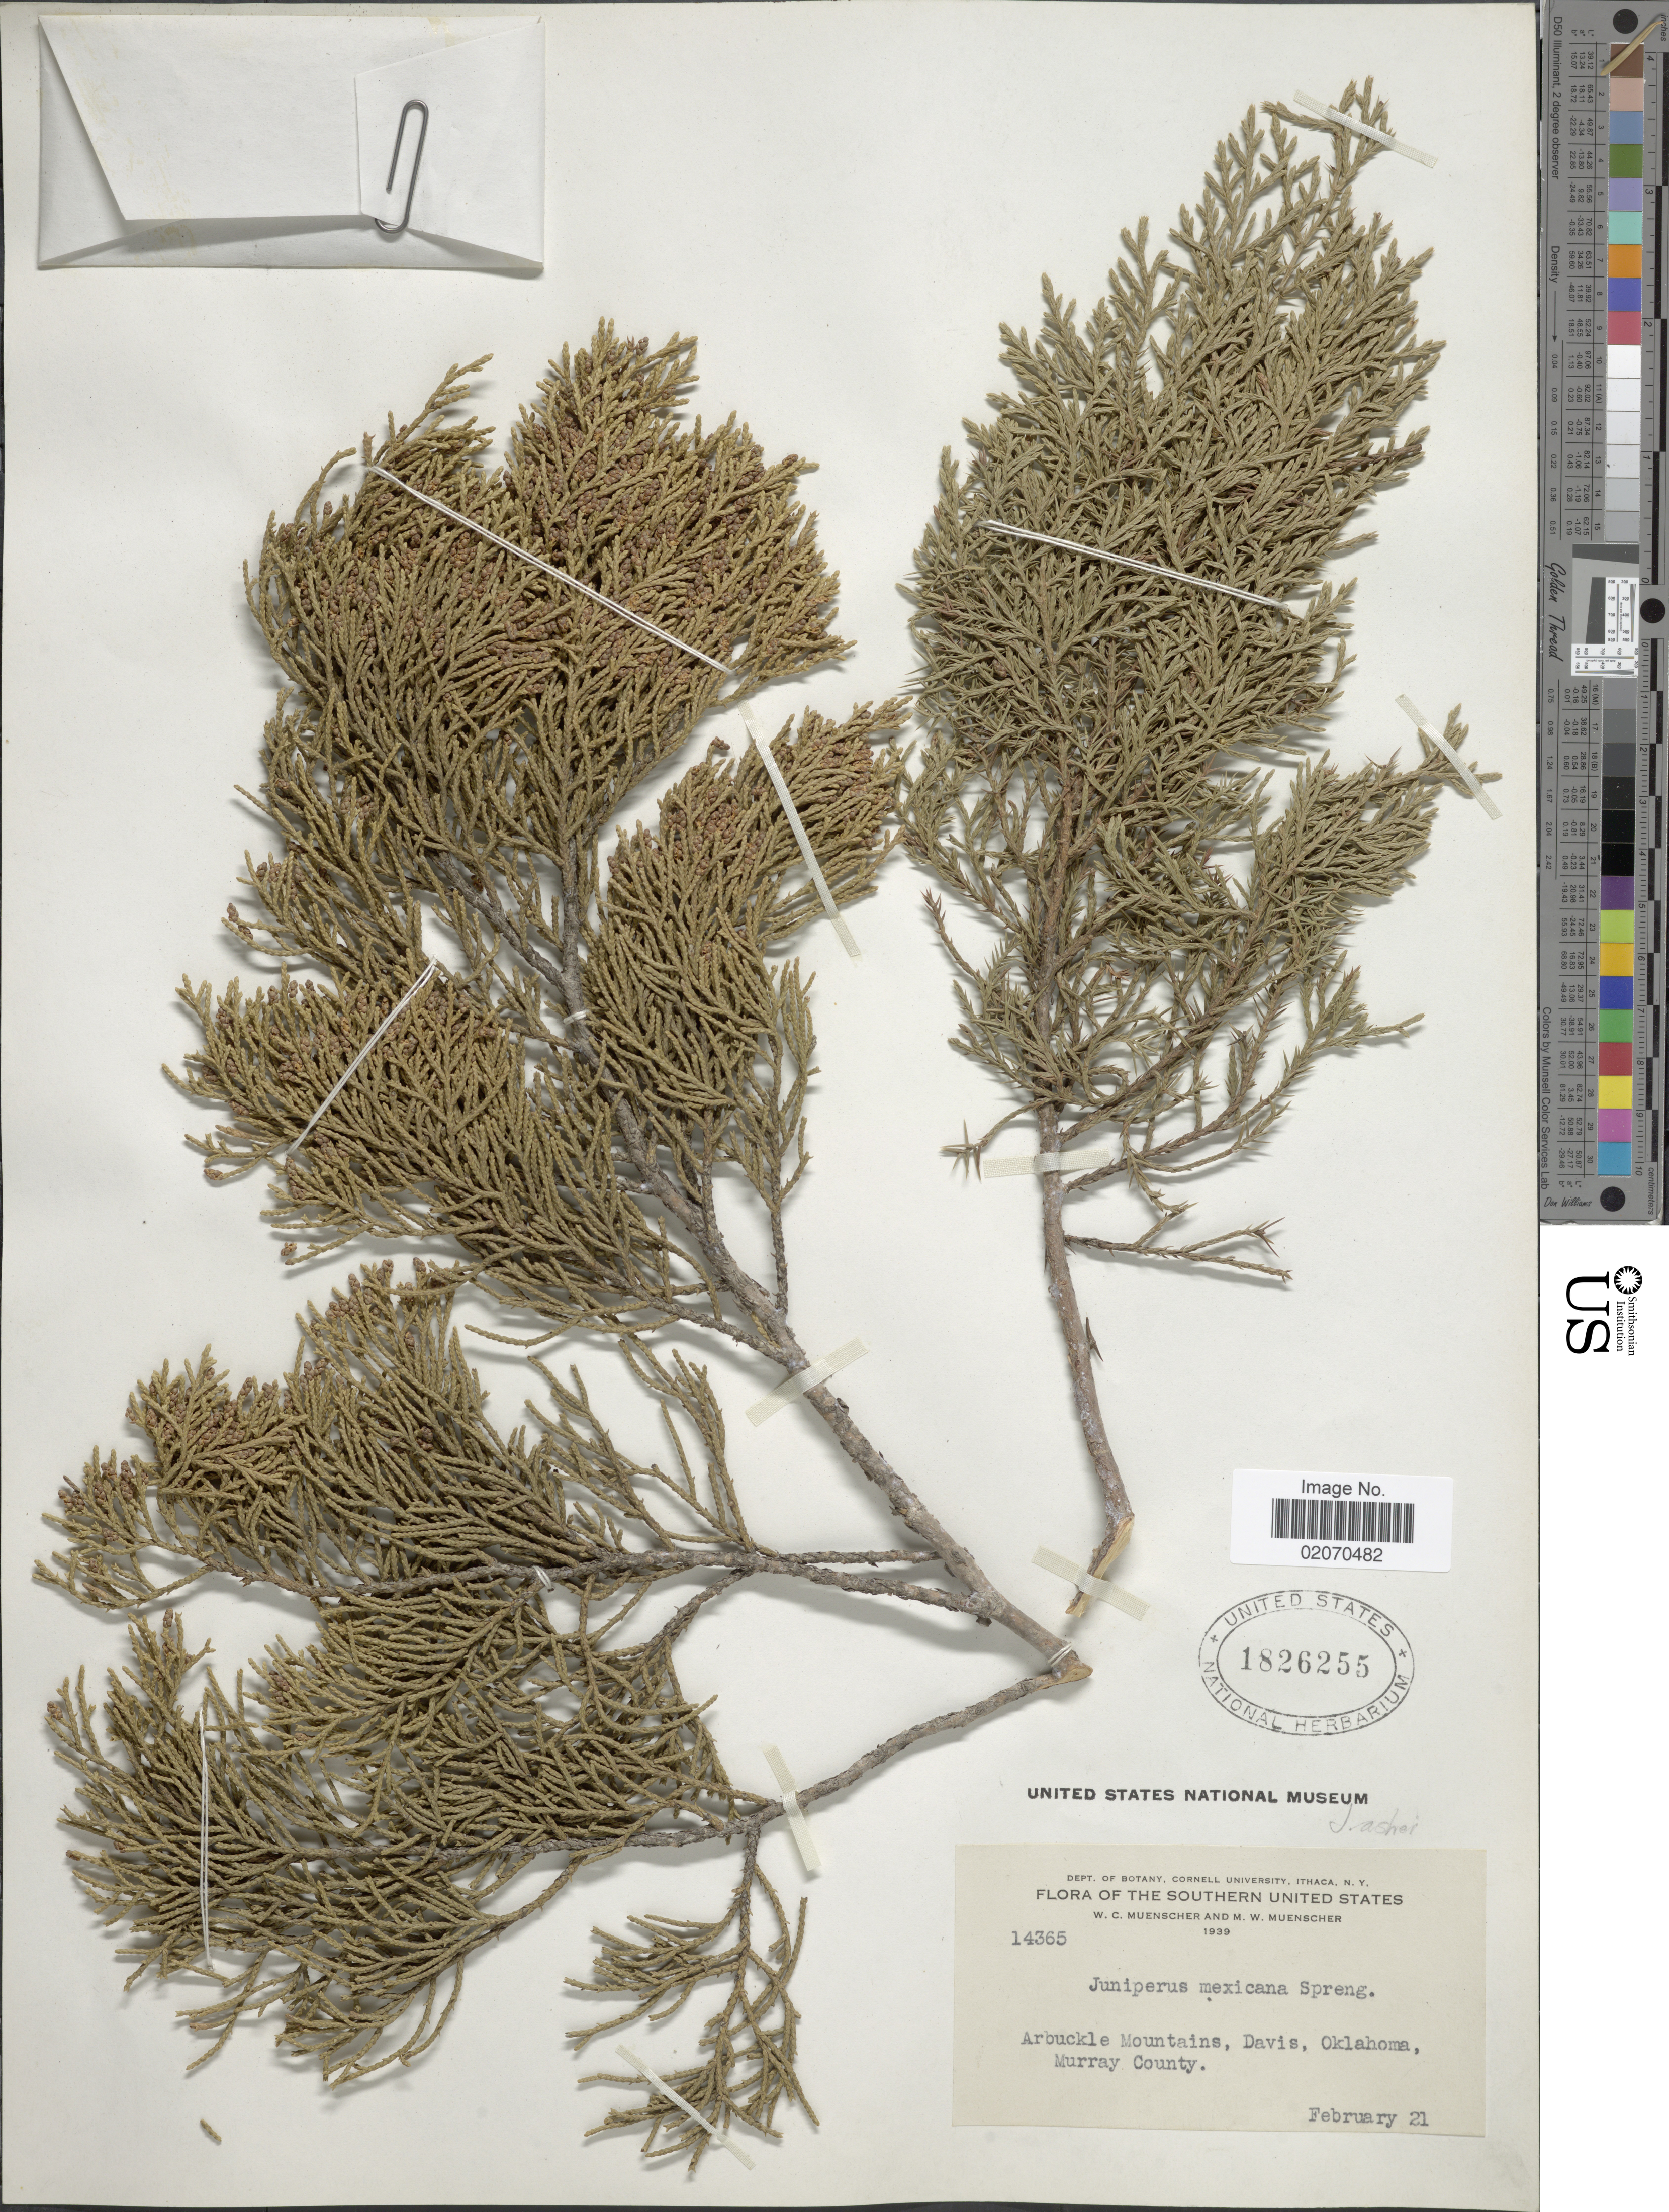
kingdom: Plantae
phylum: Tracheophyta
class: Pinopsida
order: Pinales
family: Cupressaceae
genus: Juniperus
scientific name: Juniperus ashei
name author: J. Buchholz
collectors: W. Muenscher & M. Muenscher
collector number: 14365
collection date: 1939-02-21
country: United States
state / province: Oklahoma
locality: Arbuckle Mountains, Davis, Murray County, Southern United States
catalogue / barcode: US 1826255